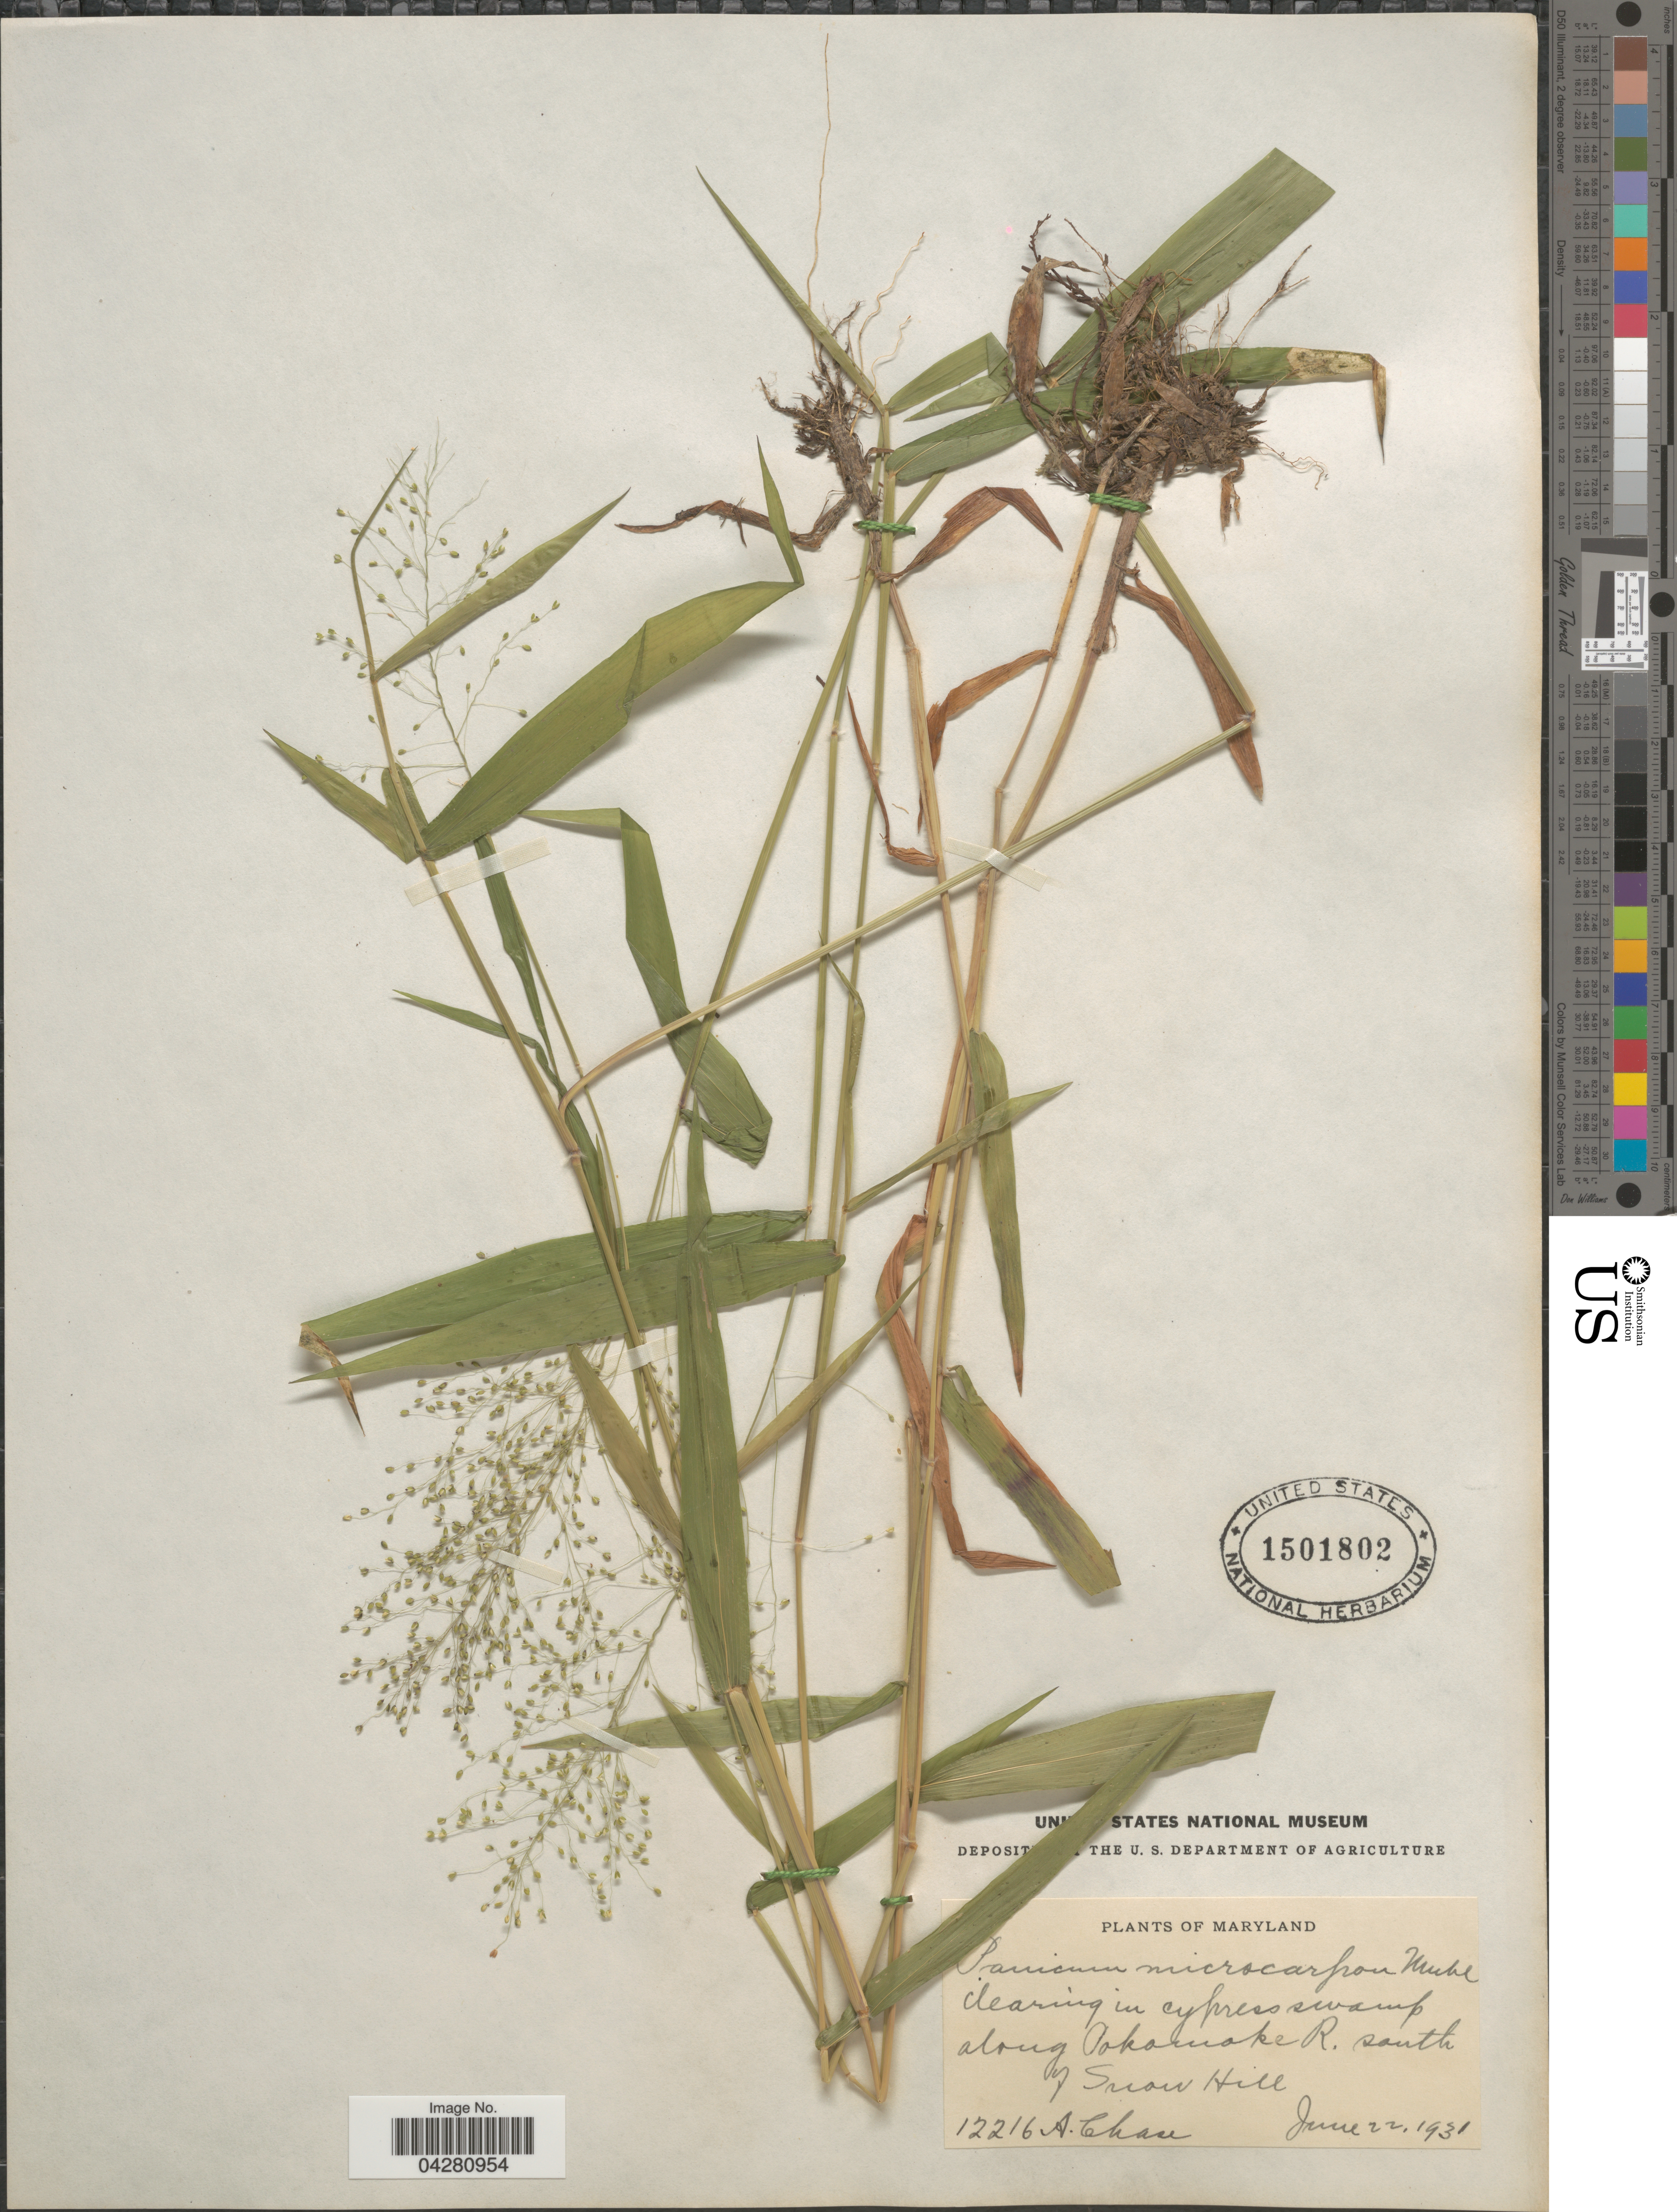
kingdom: Plantae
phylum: Tracheophyta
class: Liliopsida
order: Poales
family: Poaceae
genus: Dichanthelium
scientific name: Dichanthelium dichotomum var. dichotomum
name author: (L.) Gould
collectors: A. Chase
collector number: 12216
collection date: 1931-06-22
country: United States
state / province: Maryland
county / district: Worcester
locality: Clearing in cypress swamp along Pokomoke River, S of Snow Hill.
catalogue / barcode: US 1501802